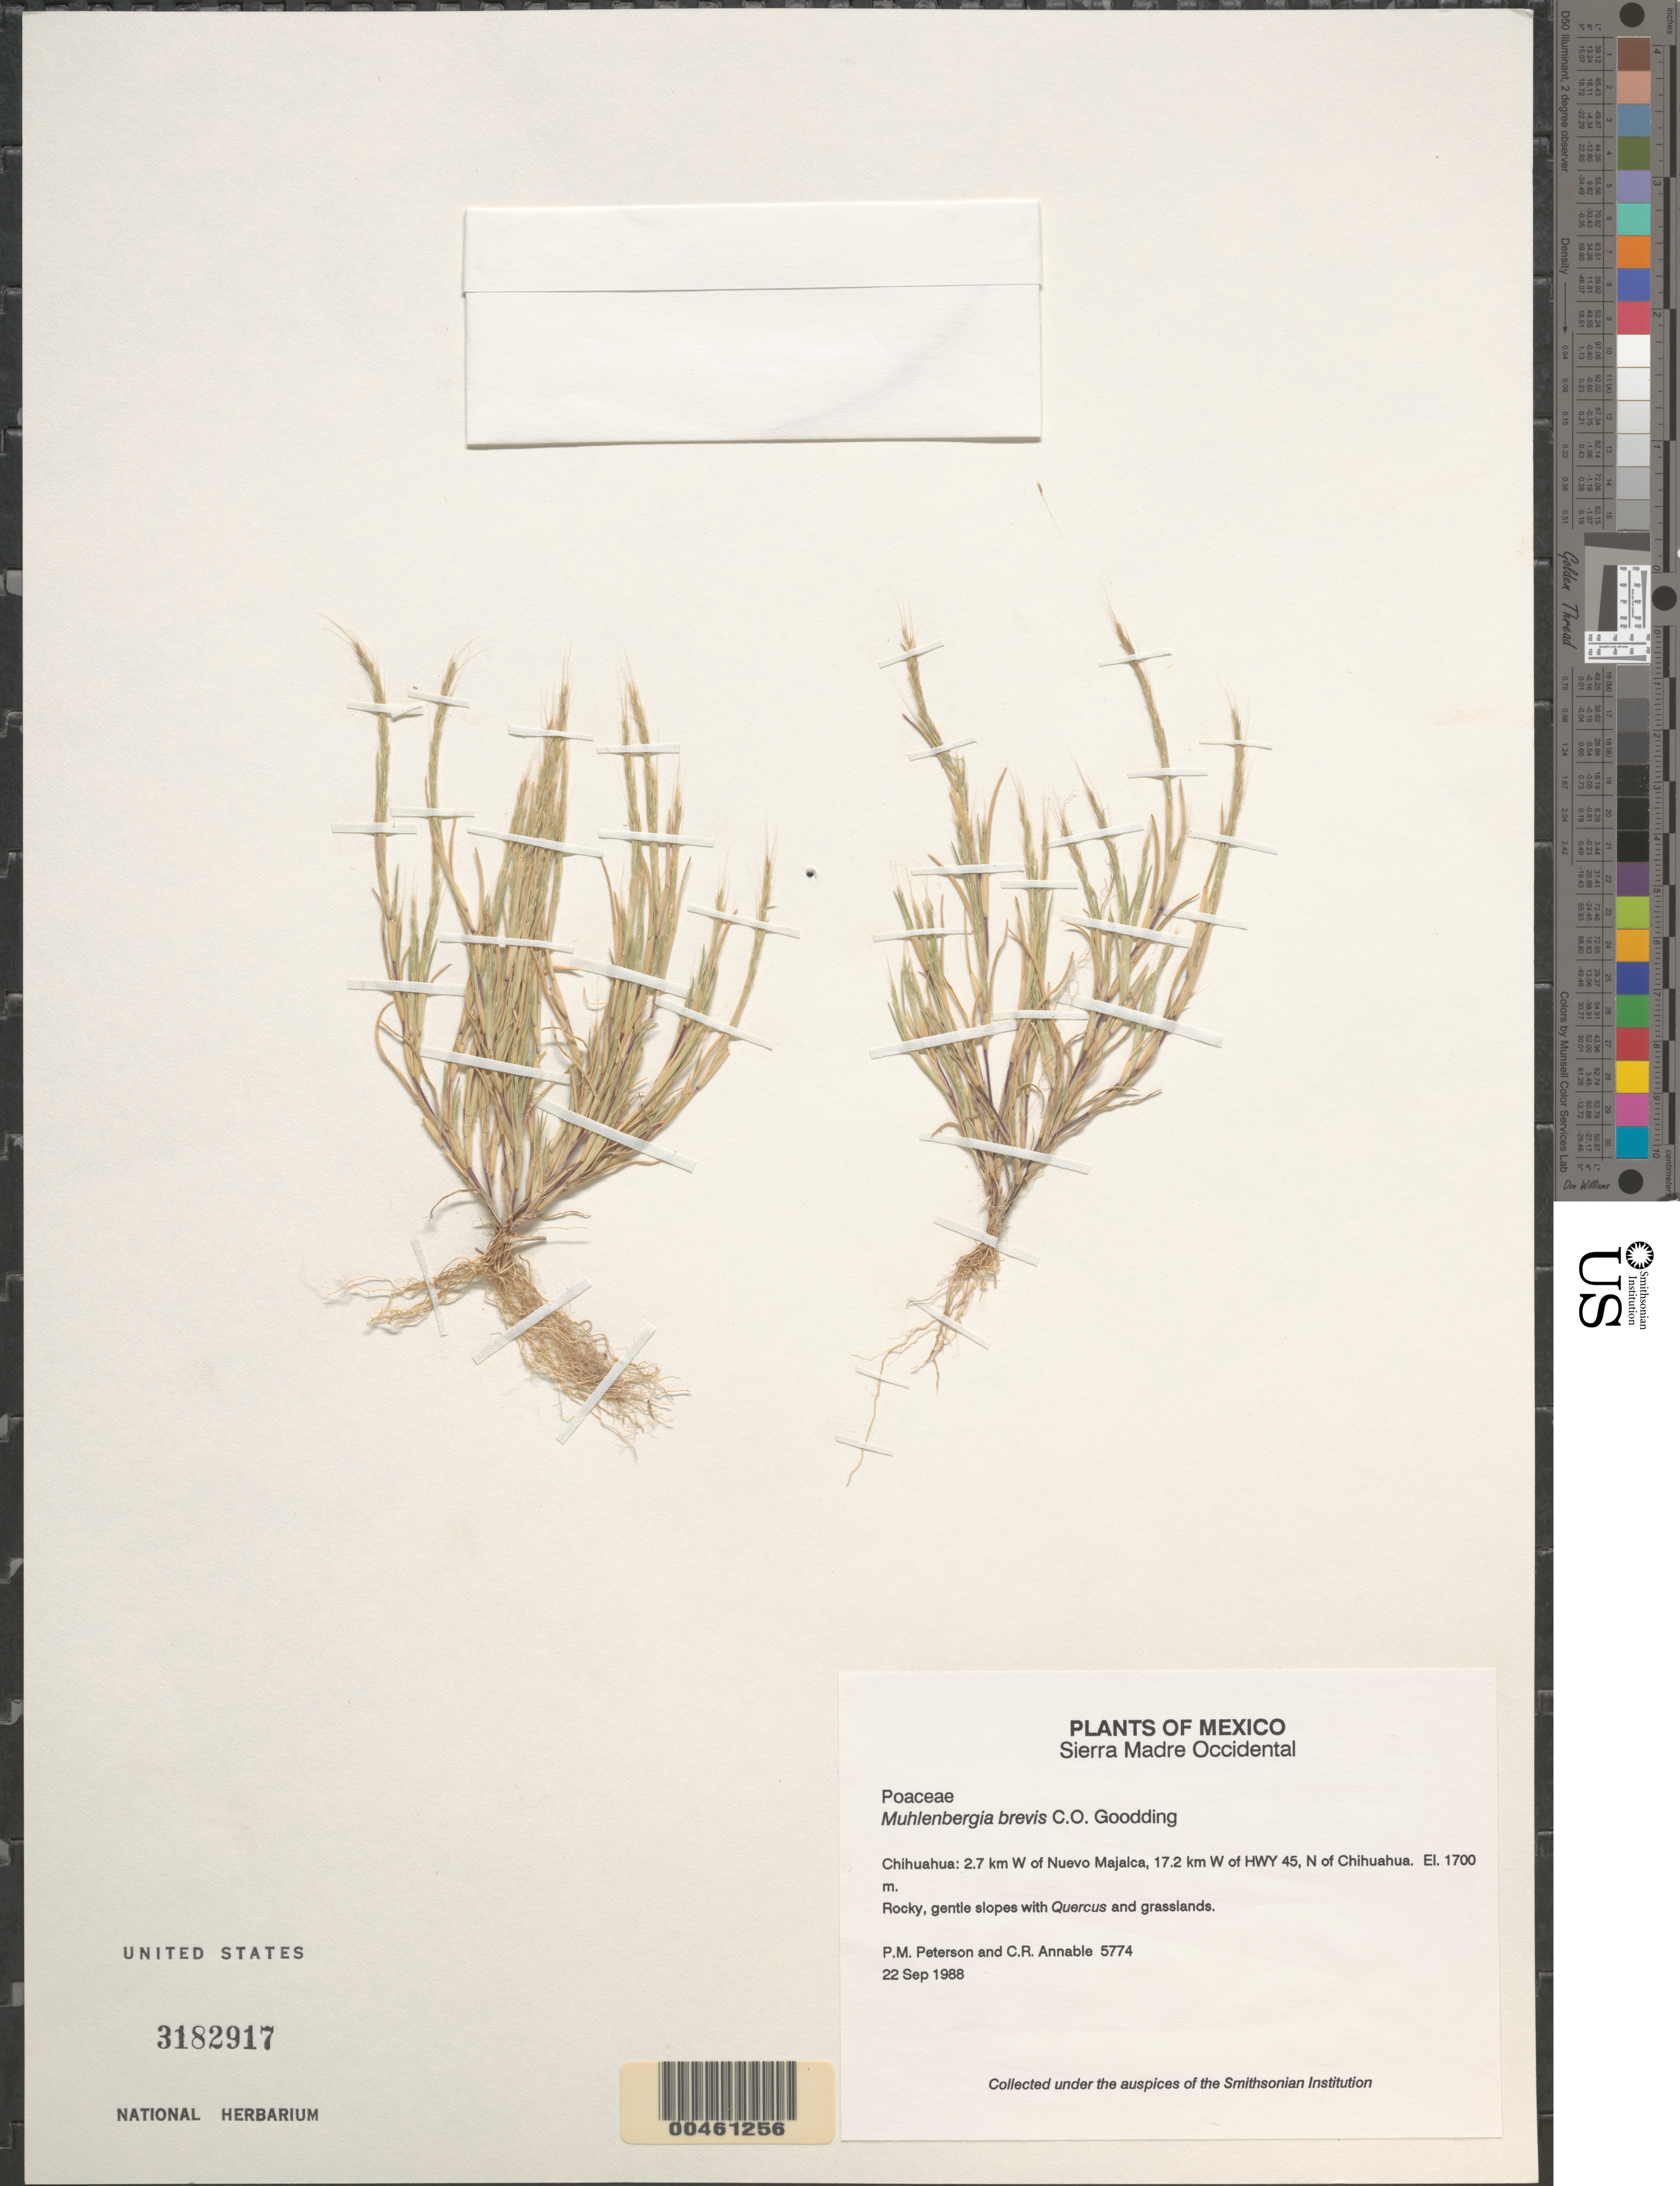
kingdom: Plantae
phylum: Tracheophyta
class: Liliopsida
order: Poales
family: Poaceae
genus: Muhlenbergia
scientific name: Muhlenbergia brevis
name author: C.O. Goodd.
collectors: P. M. Peterson & C. R. Annable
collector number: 05774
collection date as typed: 22 Sep 1988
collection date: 1988-09-22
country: Mexico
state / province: Chihuahua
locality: Sierra Madre Occidental, 2.7 km W of Nuevo Majalca, 17.2 km W of Hwy 45, N of Chihuahua.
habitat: Rocky, gentle slopes with Quercus and grasslands.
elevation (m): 1700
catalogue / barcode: US 3182917